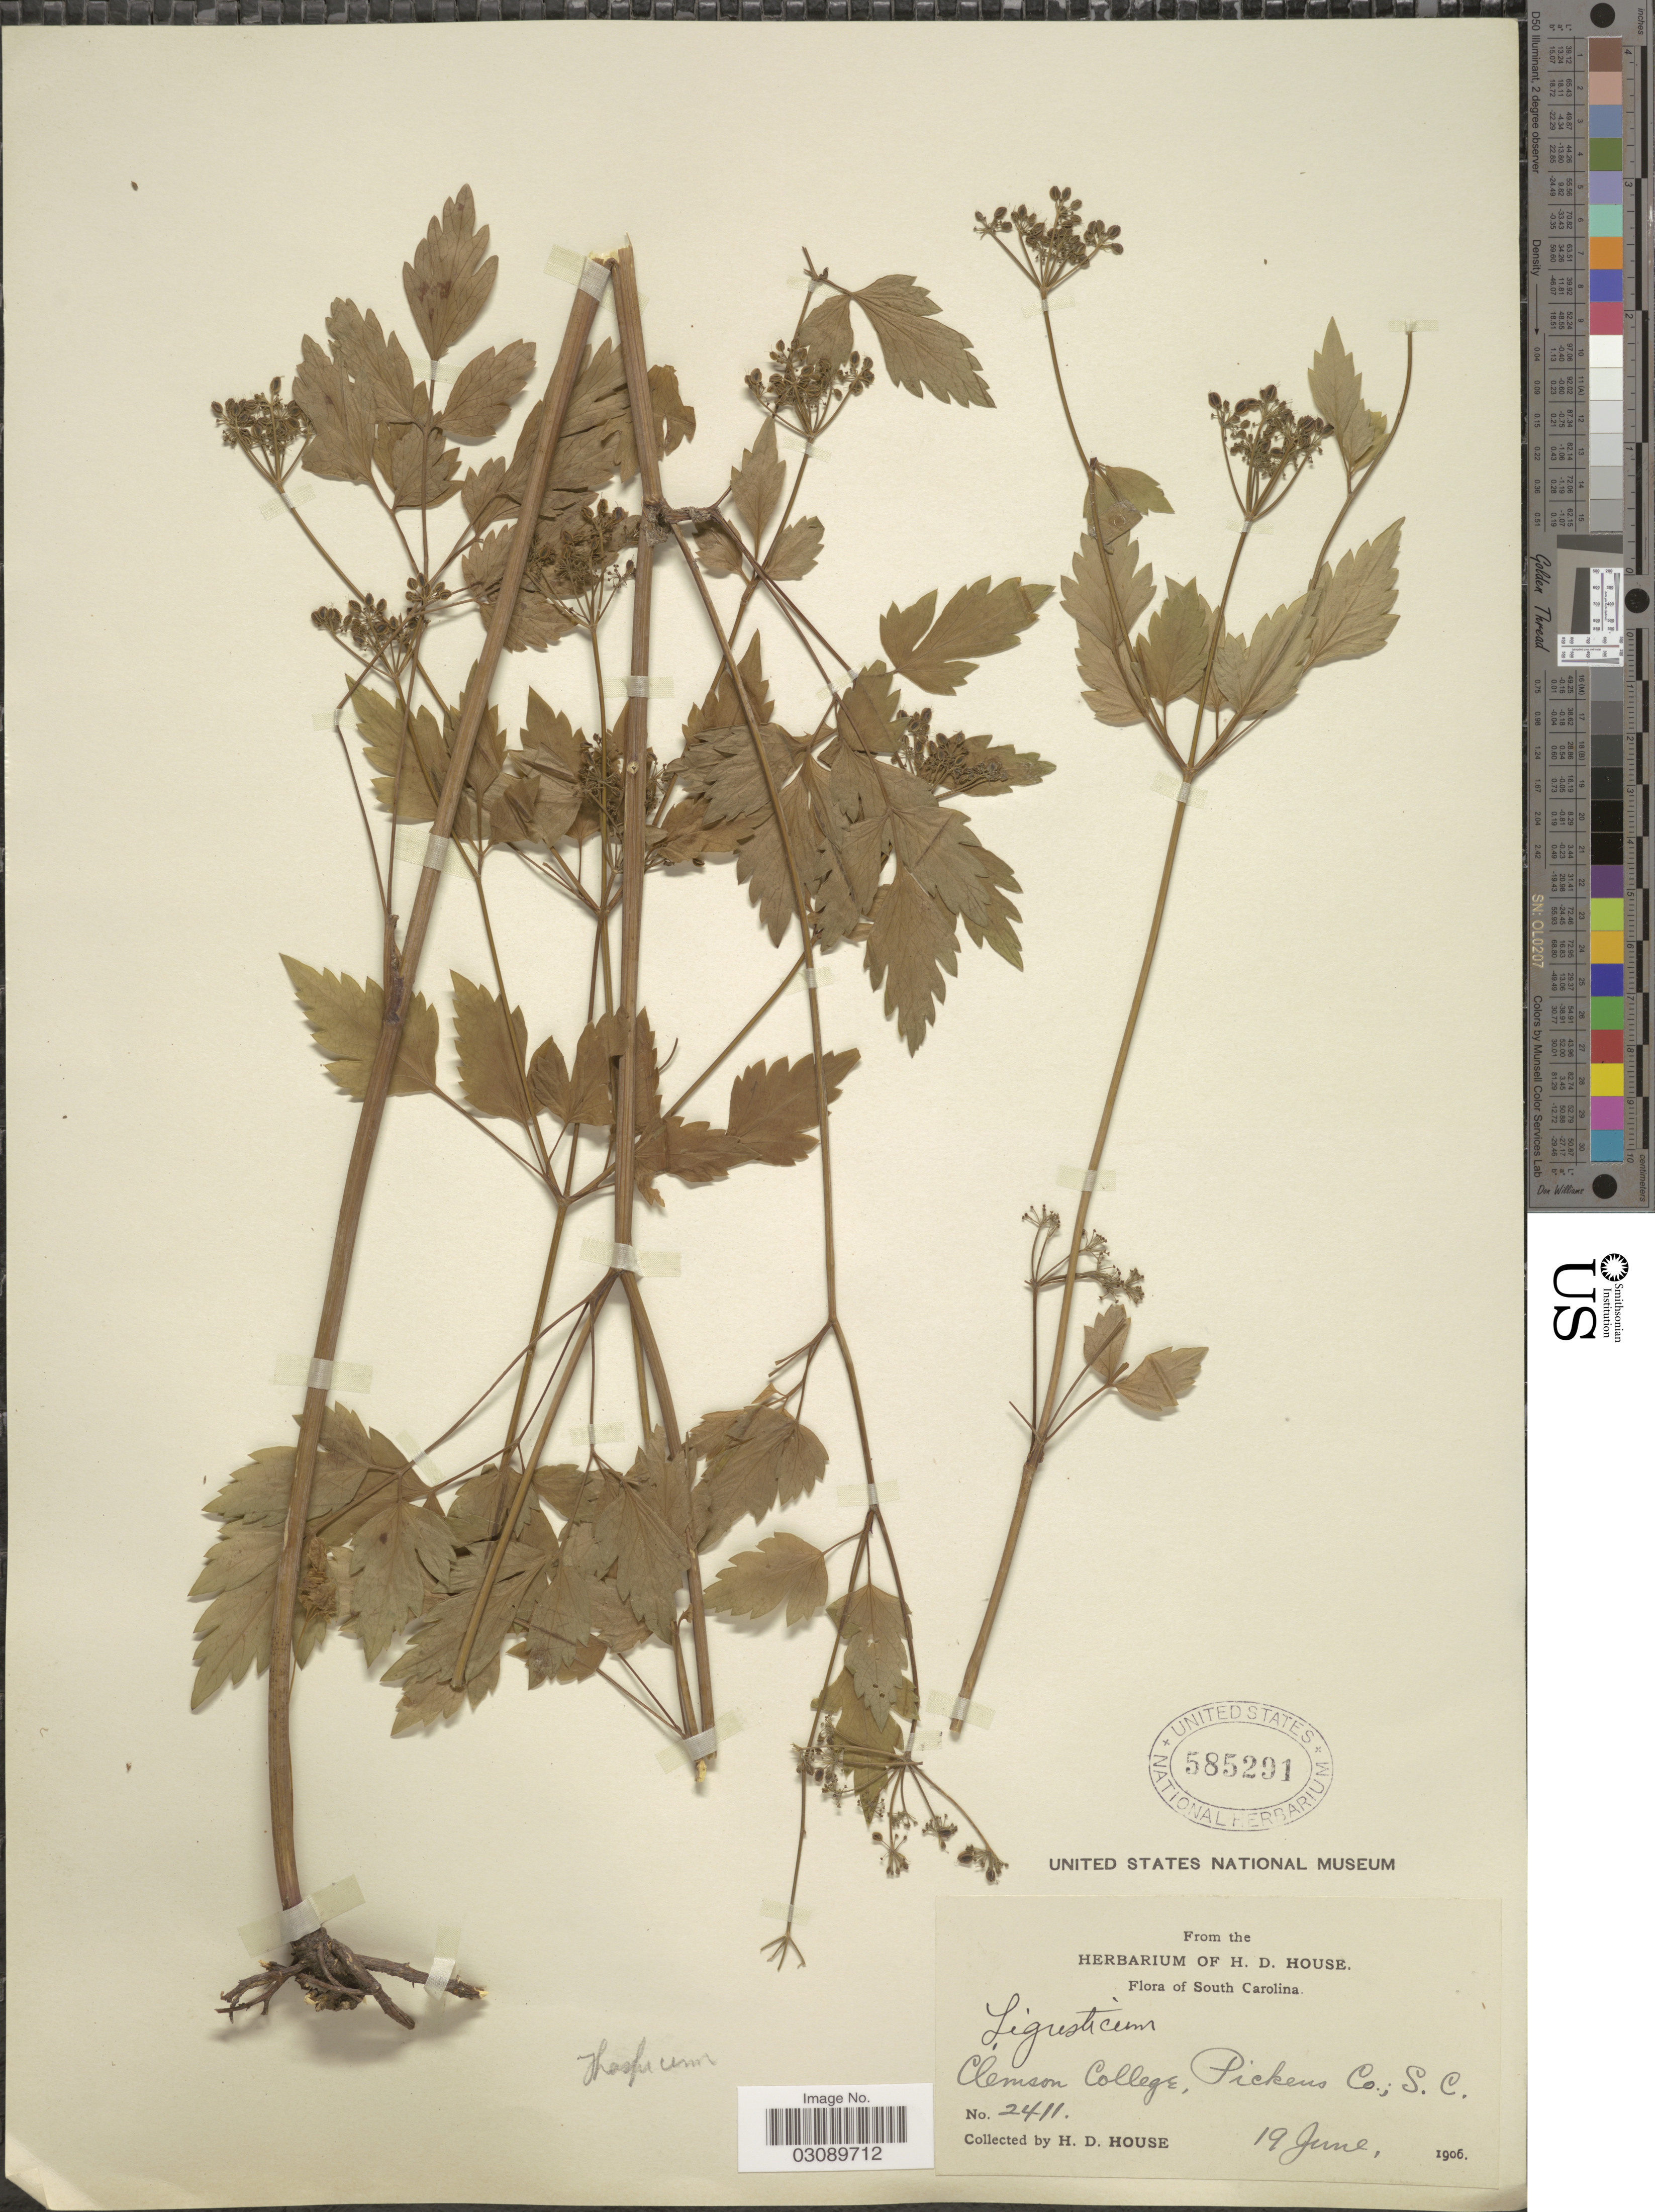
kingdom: Plantae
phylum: Tracheophyta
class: Magnoliopsida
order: Apiales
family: Apiaceae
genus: Thaspium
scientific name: Thaspium sp.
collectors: H. D. House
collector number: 2411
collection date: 1906-06-19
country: United States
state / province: South Carolina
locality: Clemson College, Pickens Co.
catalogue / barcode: US 585291